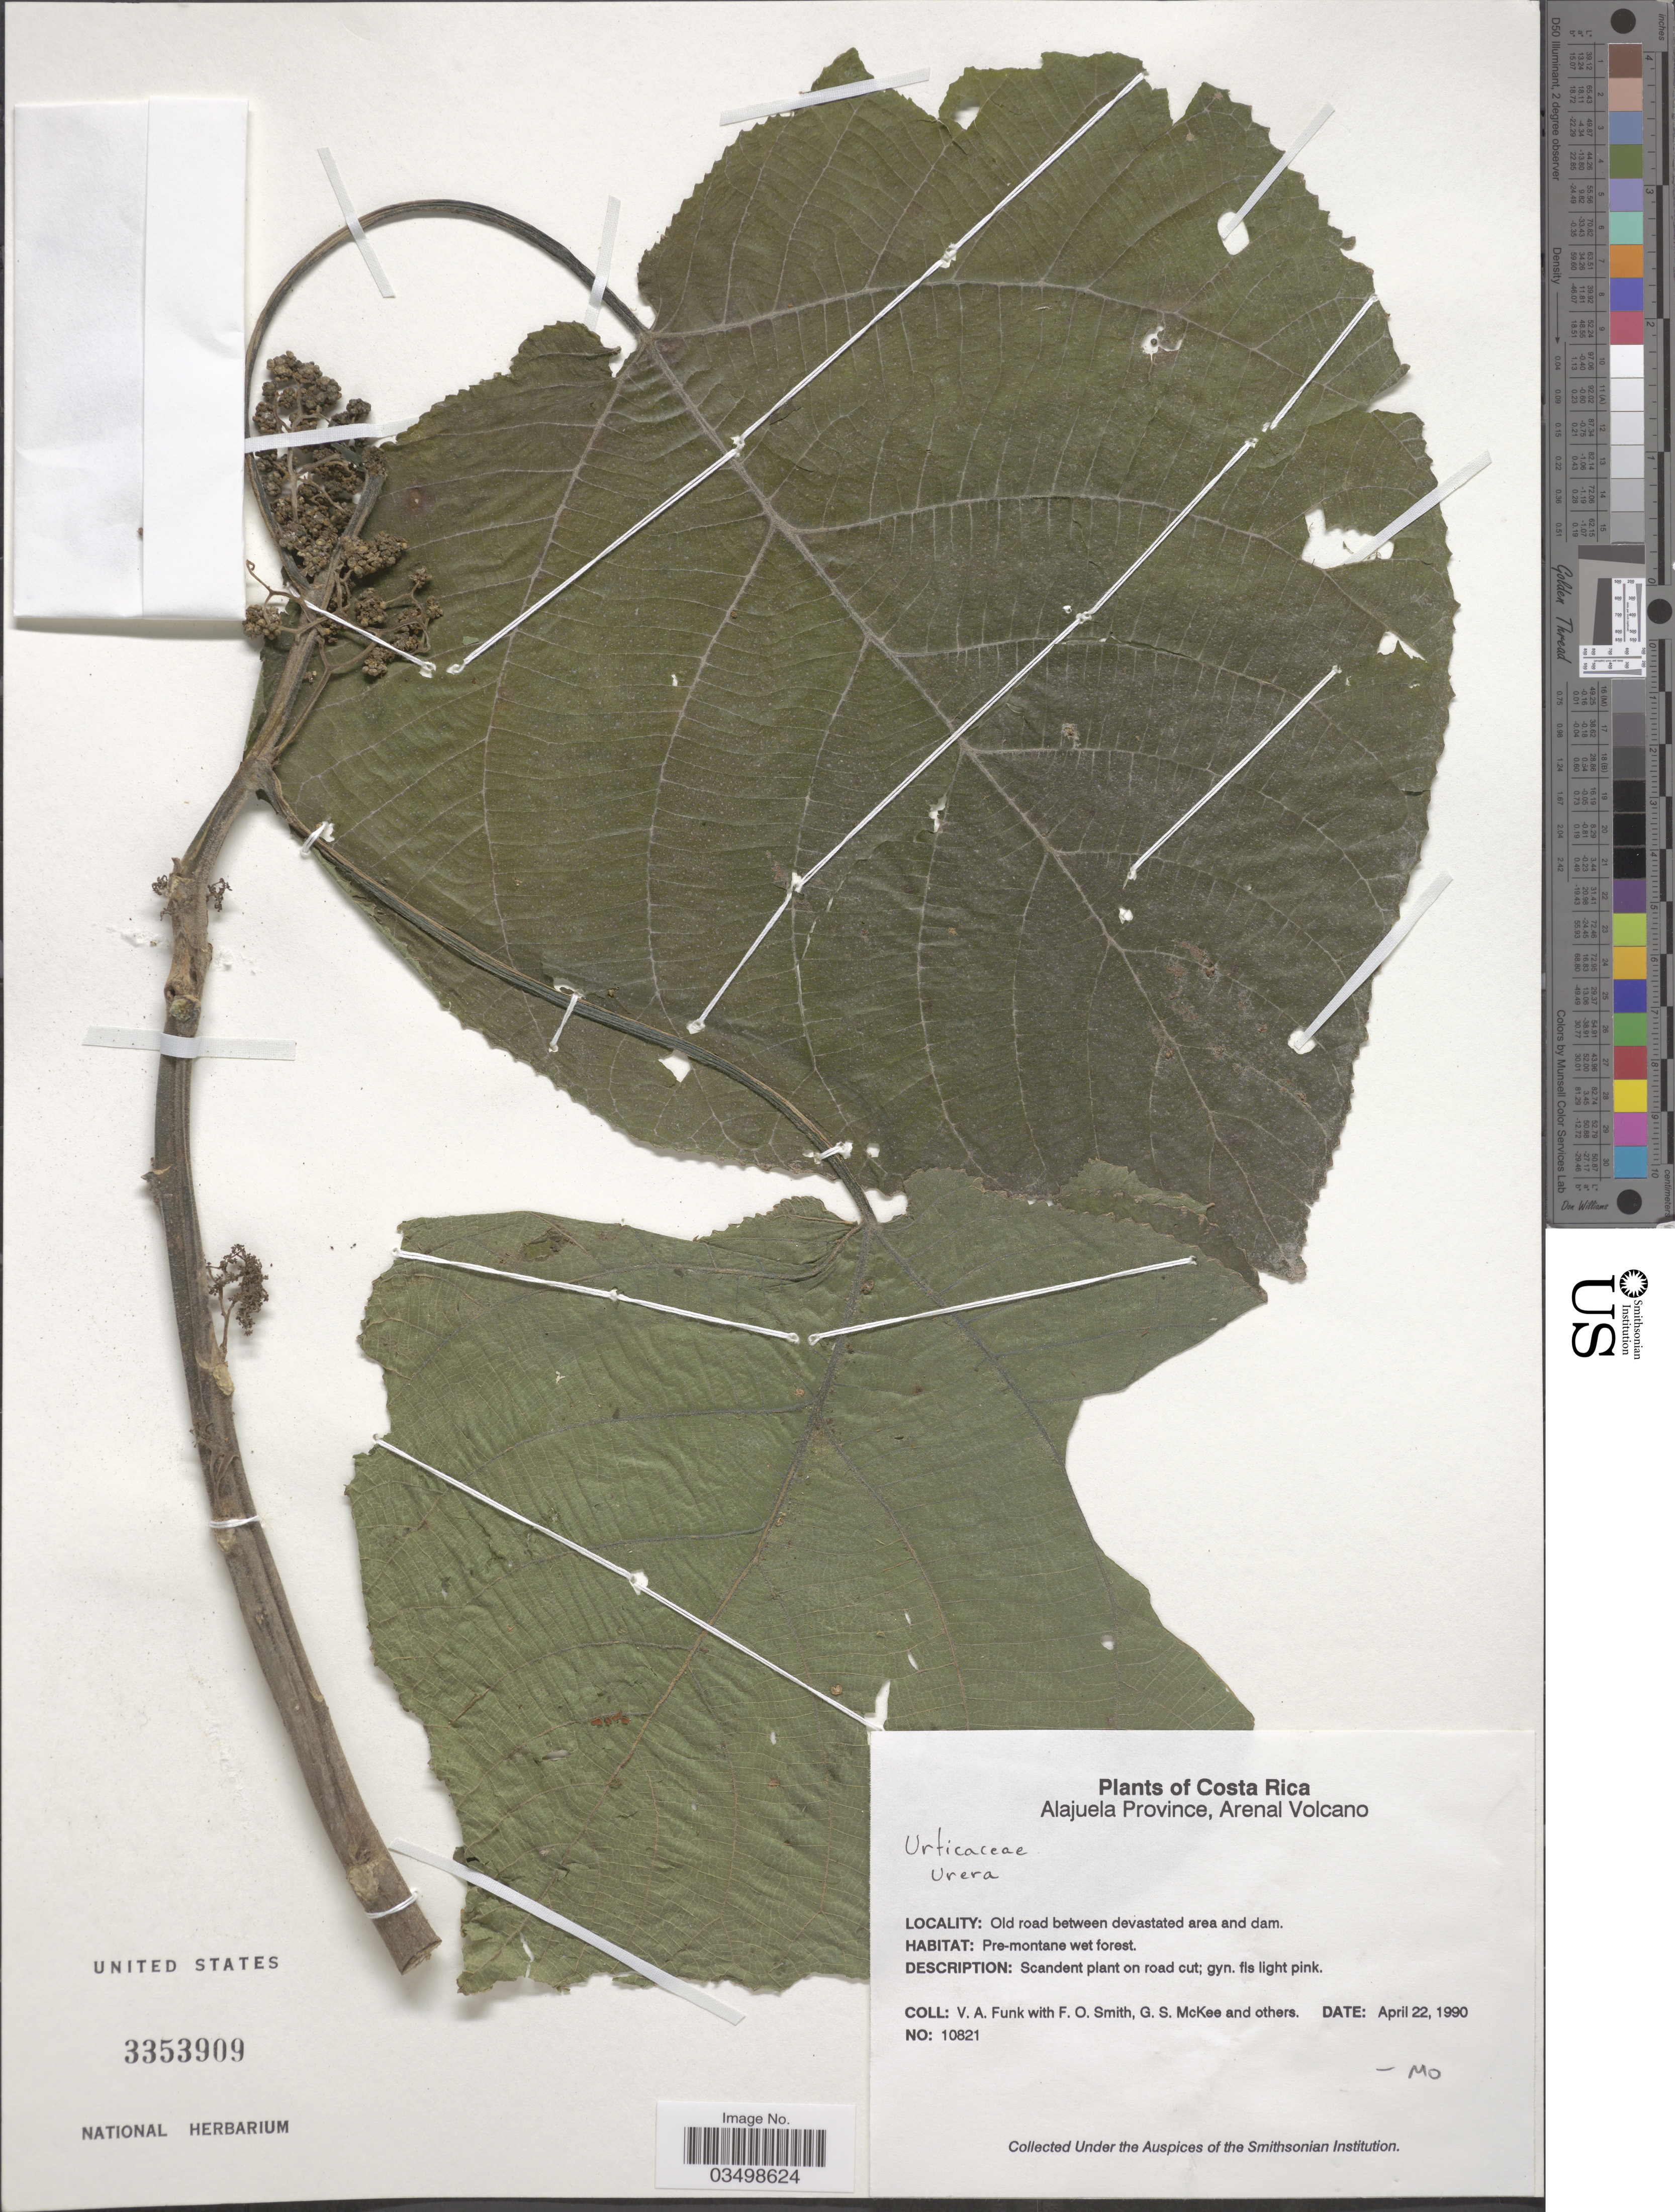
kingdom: Plantae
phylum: Tracheophyta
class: Magnoliopsida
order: Rosales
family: Urticaceae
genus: Urera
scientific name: Urera sp.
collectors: V. Funk, F. Smith, G. S. McKee & et al.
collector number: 10821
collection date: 1990-04-22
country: Costa Rica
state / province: Alajuela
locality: Arenal Volcano. Old road between devastated area and dam.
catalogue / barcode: US 3353909